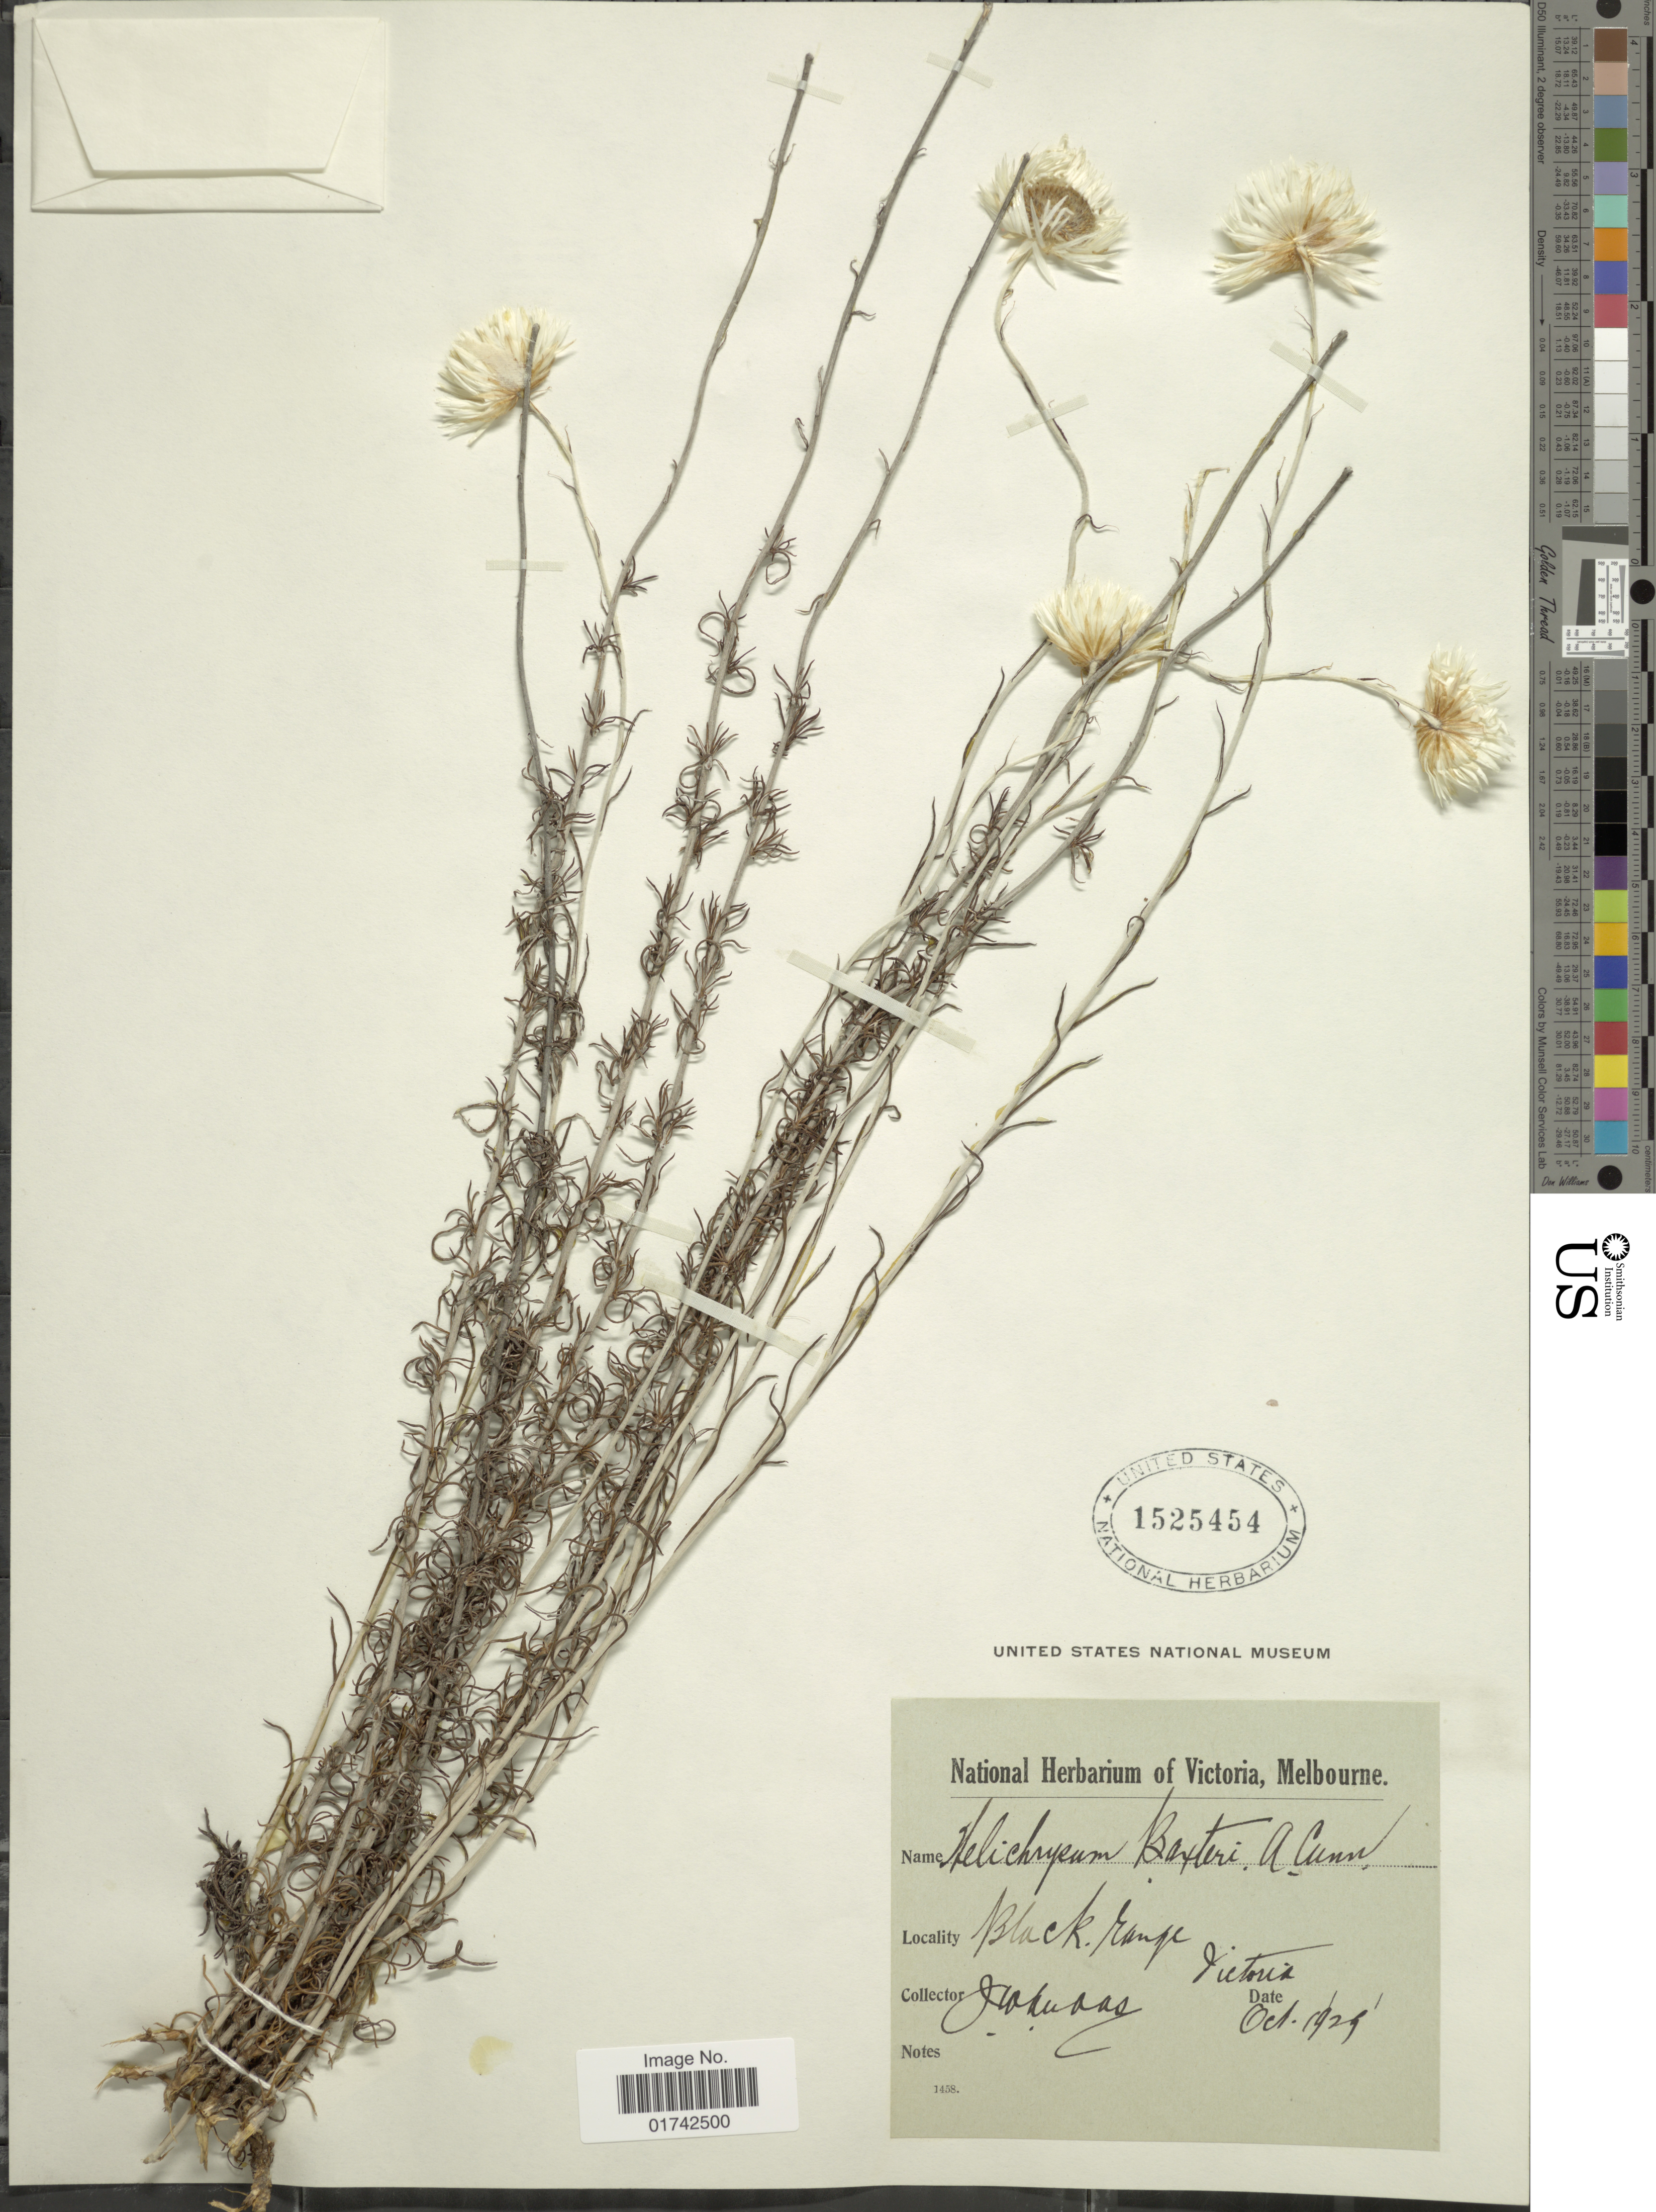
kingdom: Plantae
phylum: Tracheophyta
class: Magnoliopsida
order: Asterales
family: Asteraceae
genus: Helichrysum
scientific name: Helichrysum baxteri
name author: A. Cunn. ex DC.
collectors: J. Audas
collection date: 1929-10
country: Australia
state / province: Victoria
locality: Black Range, Victoria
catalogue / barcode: US 1525454